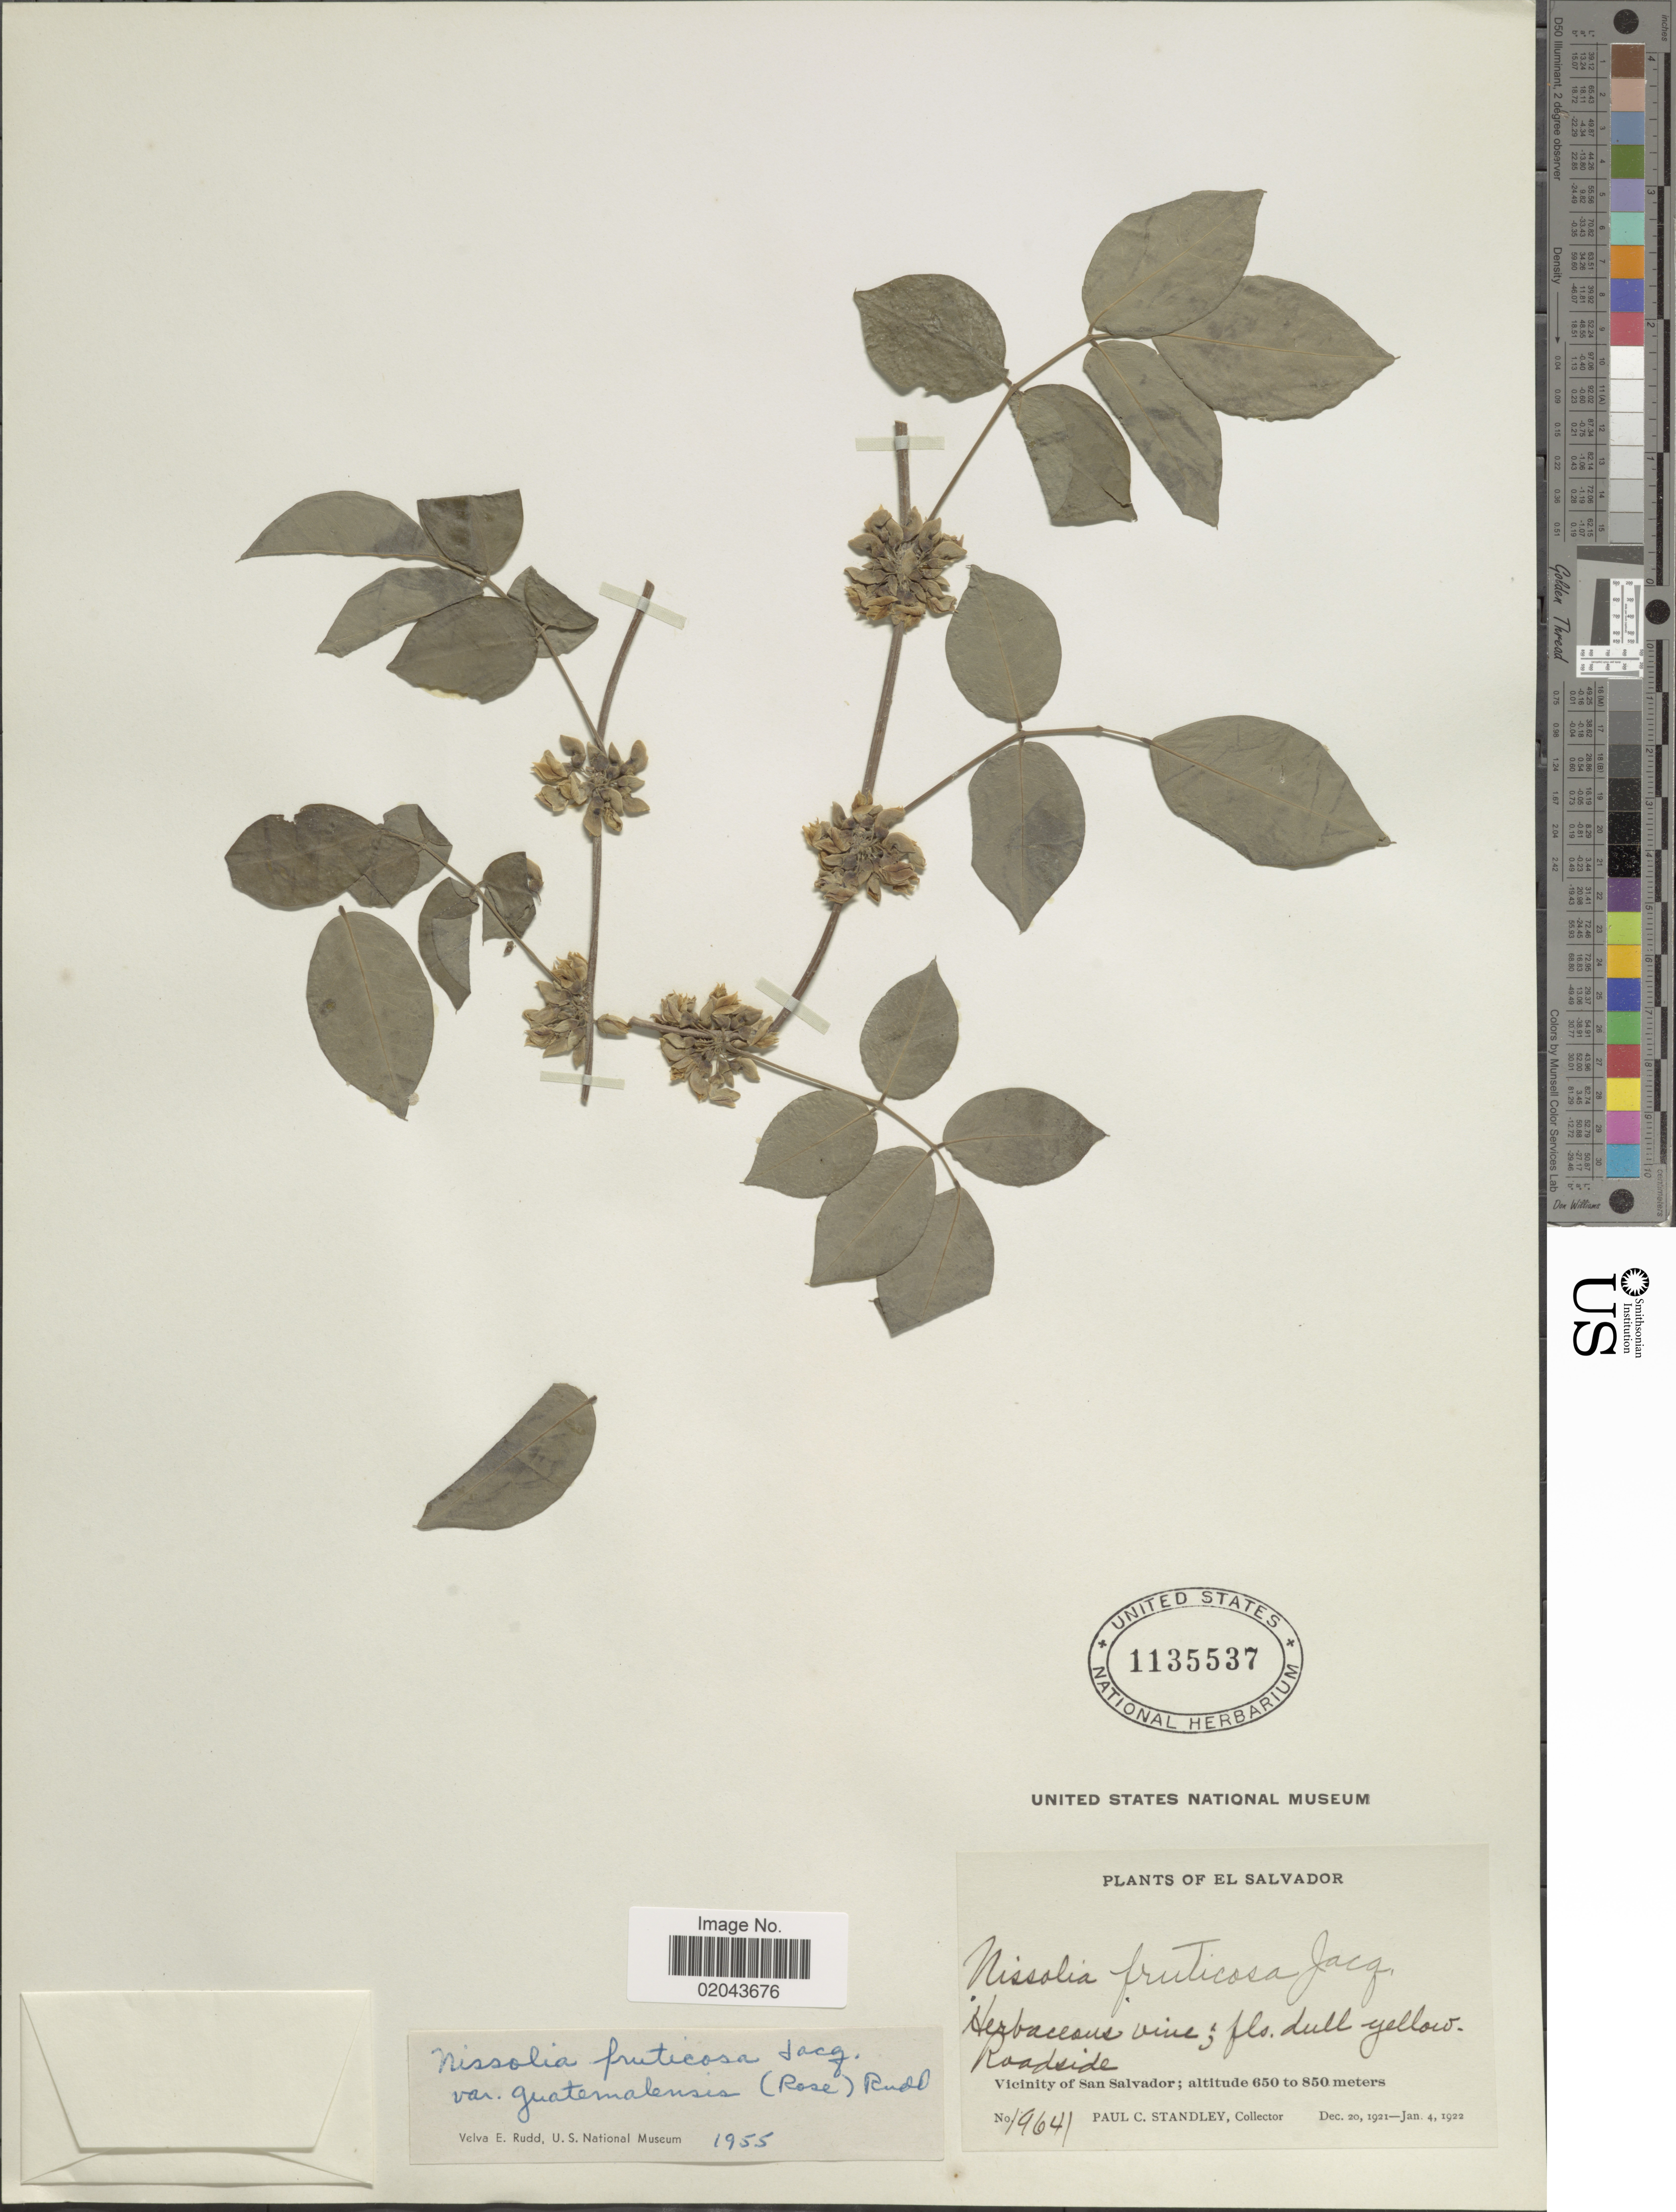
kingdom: Plantae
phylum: Tracheophyta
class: Magnoliopsida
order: Fabales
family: Fabaceae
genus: Nissolia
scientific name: Nissolia fruticosa var. guatemalensis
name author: (Rose) Rudd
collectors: P. C. Standley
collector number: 19641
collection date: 1921-12-20/1922-01-04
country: El Salvador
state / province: San Salvador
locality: vicinity of San Salvador.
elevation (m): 650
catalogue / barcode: US 1135537